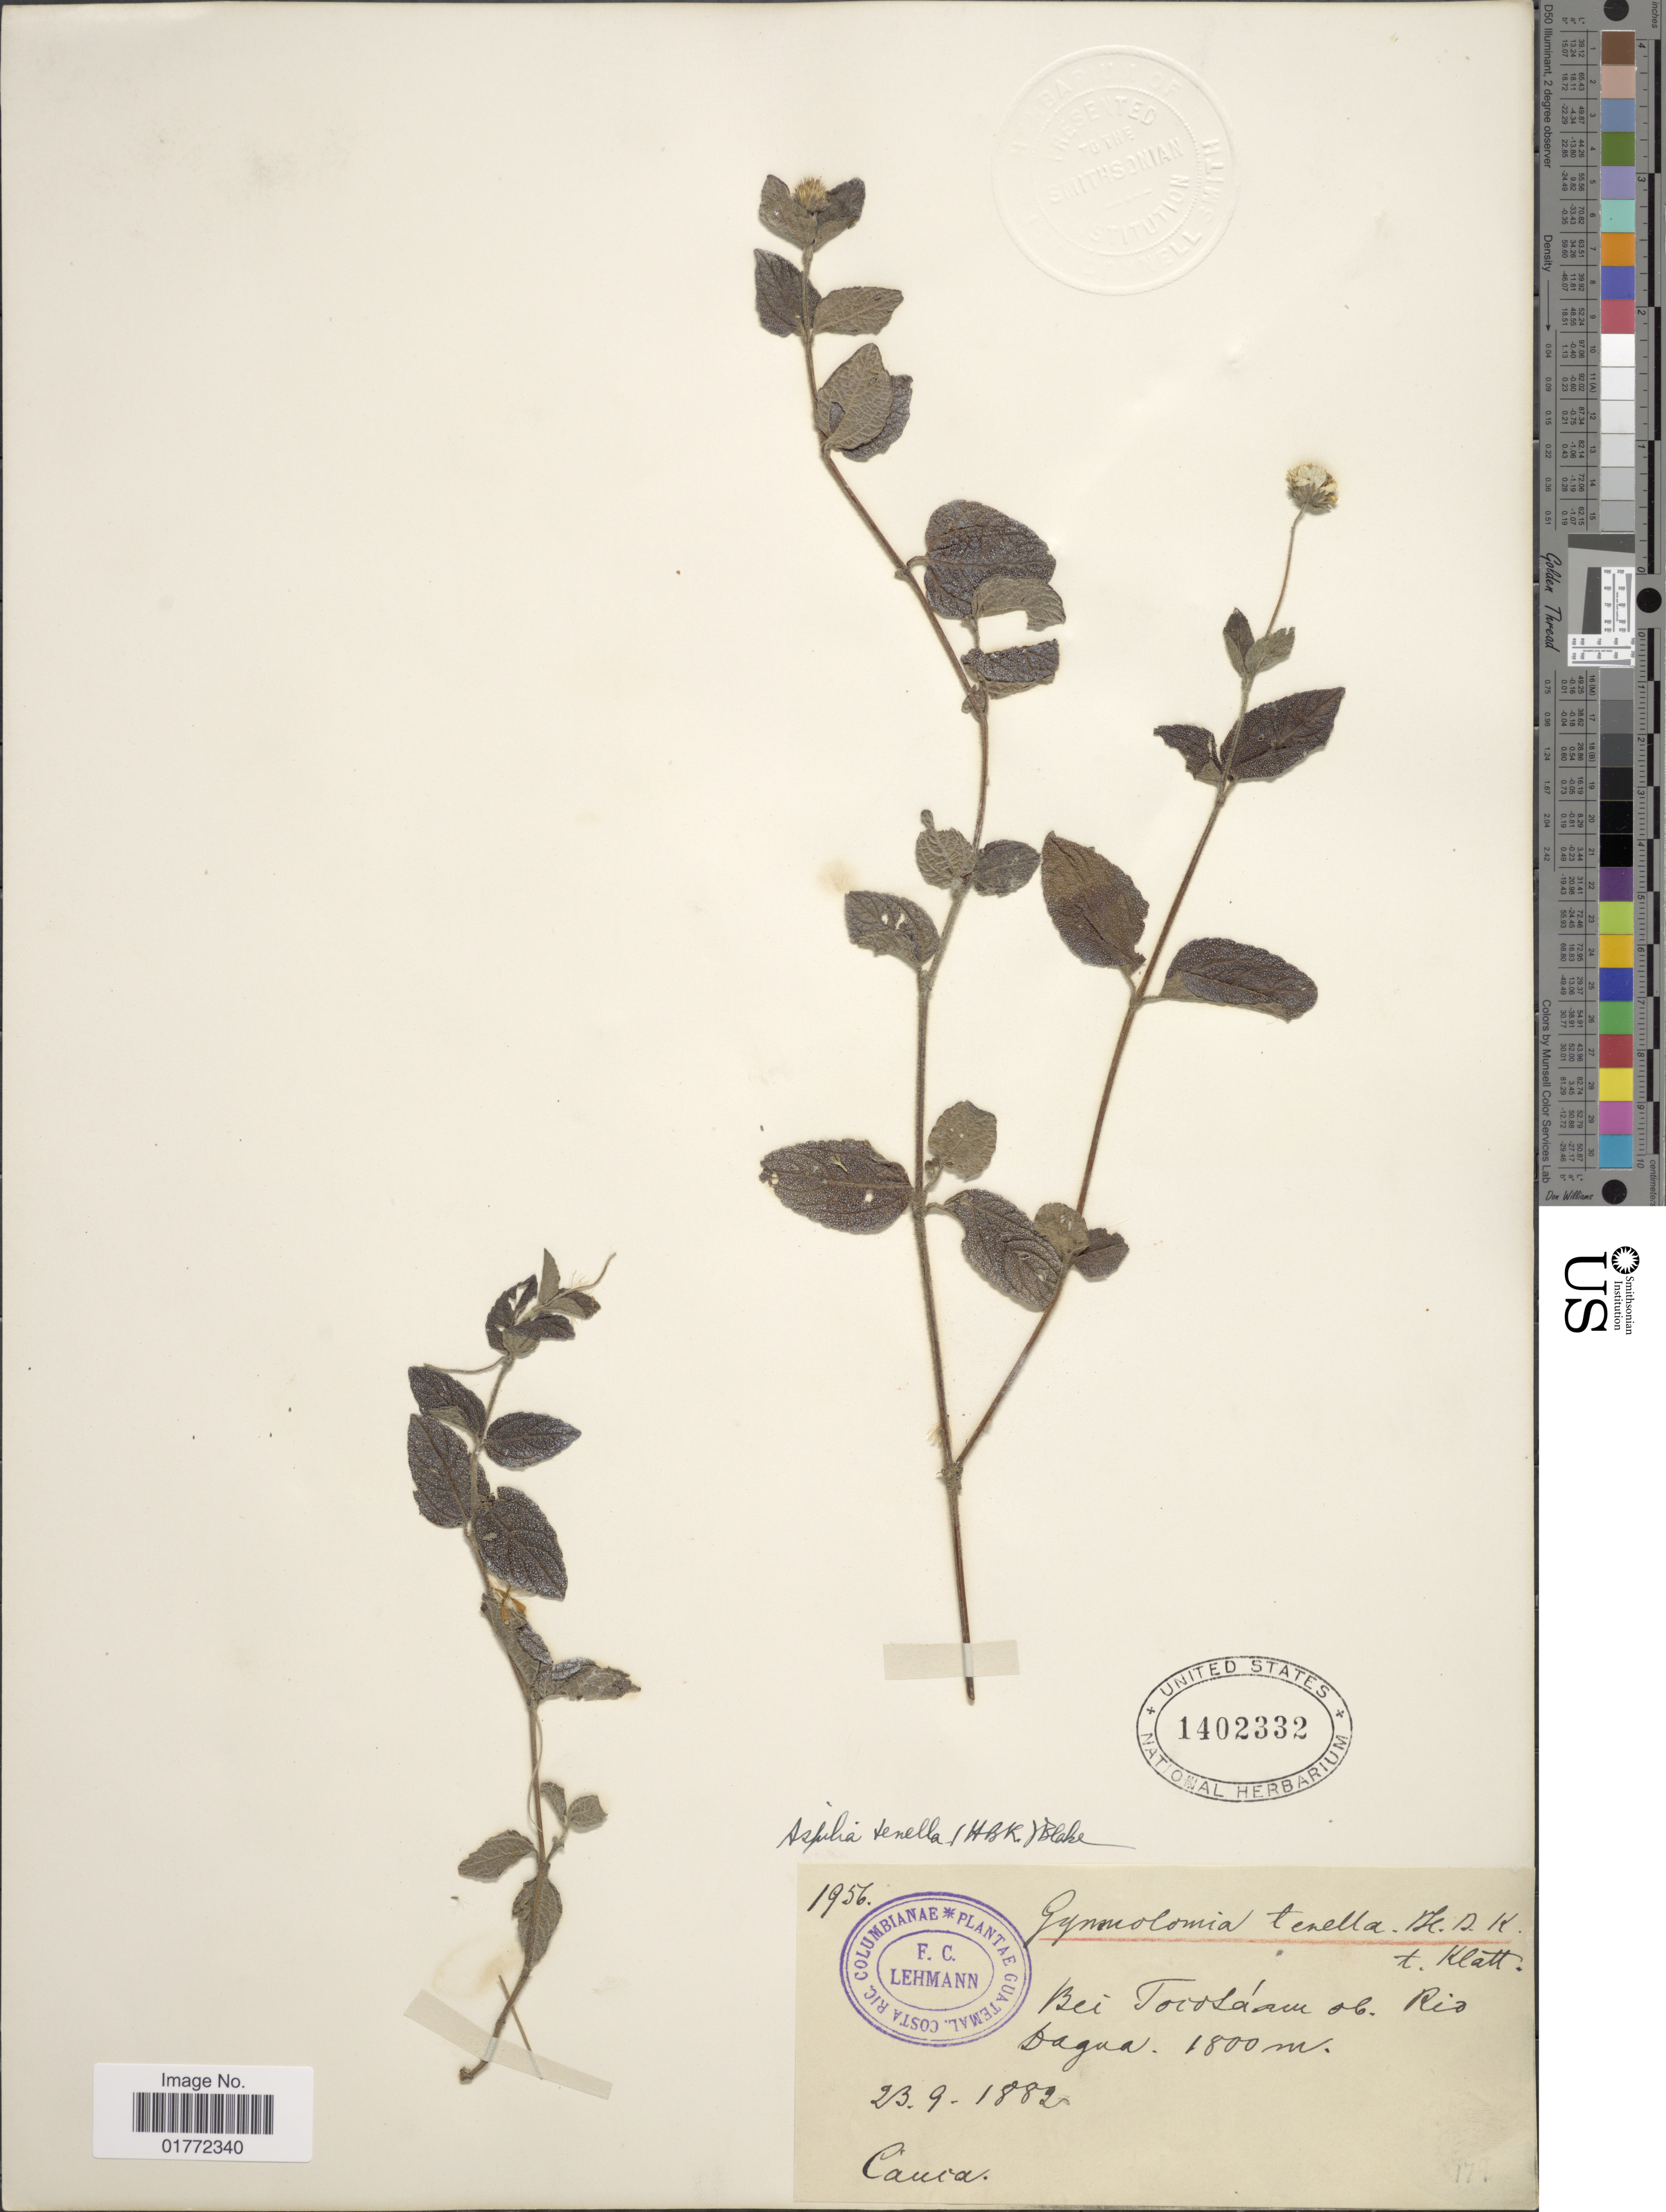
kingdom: Plantae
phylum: Tracheophyta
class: Magnoliopsida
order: Asterales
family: Asteraceae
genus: Eleutheranthera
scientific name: Eleutheranthera tenella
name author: (Kunth) H. Rob.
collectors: F. C. Lehmann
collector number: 1956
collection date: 1882-09-23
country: Colombia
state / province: Cauca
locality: Bei Tocota am ob. Rio Dagua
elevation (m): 1800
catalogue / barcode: US 1402332